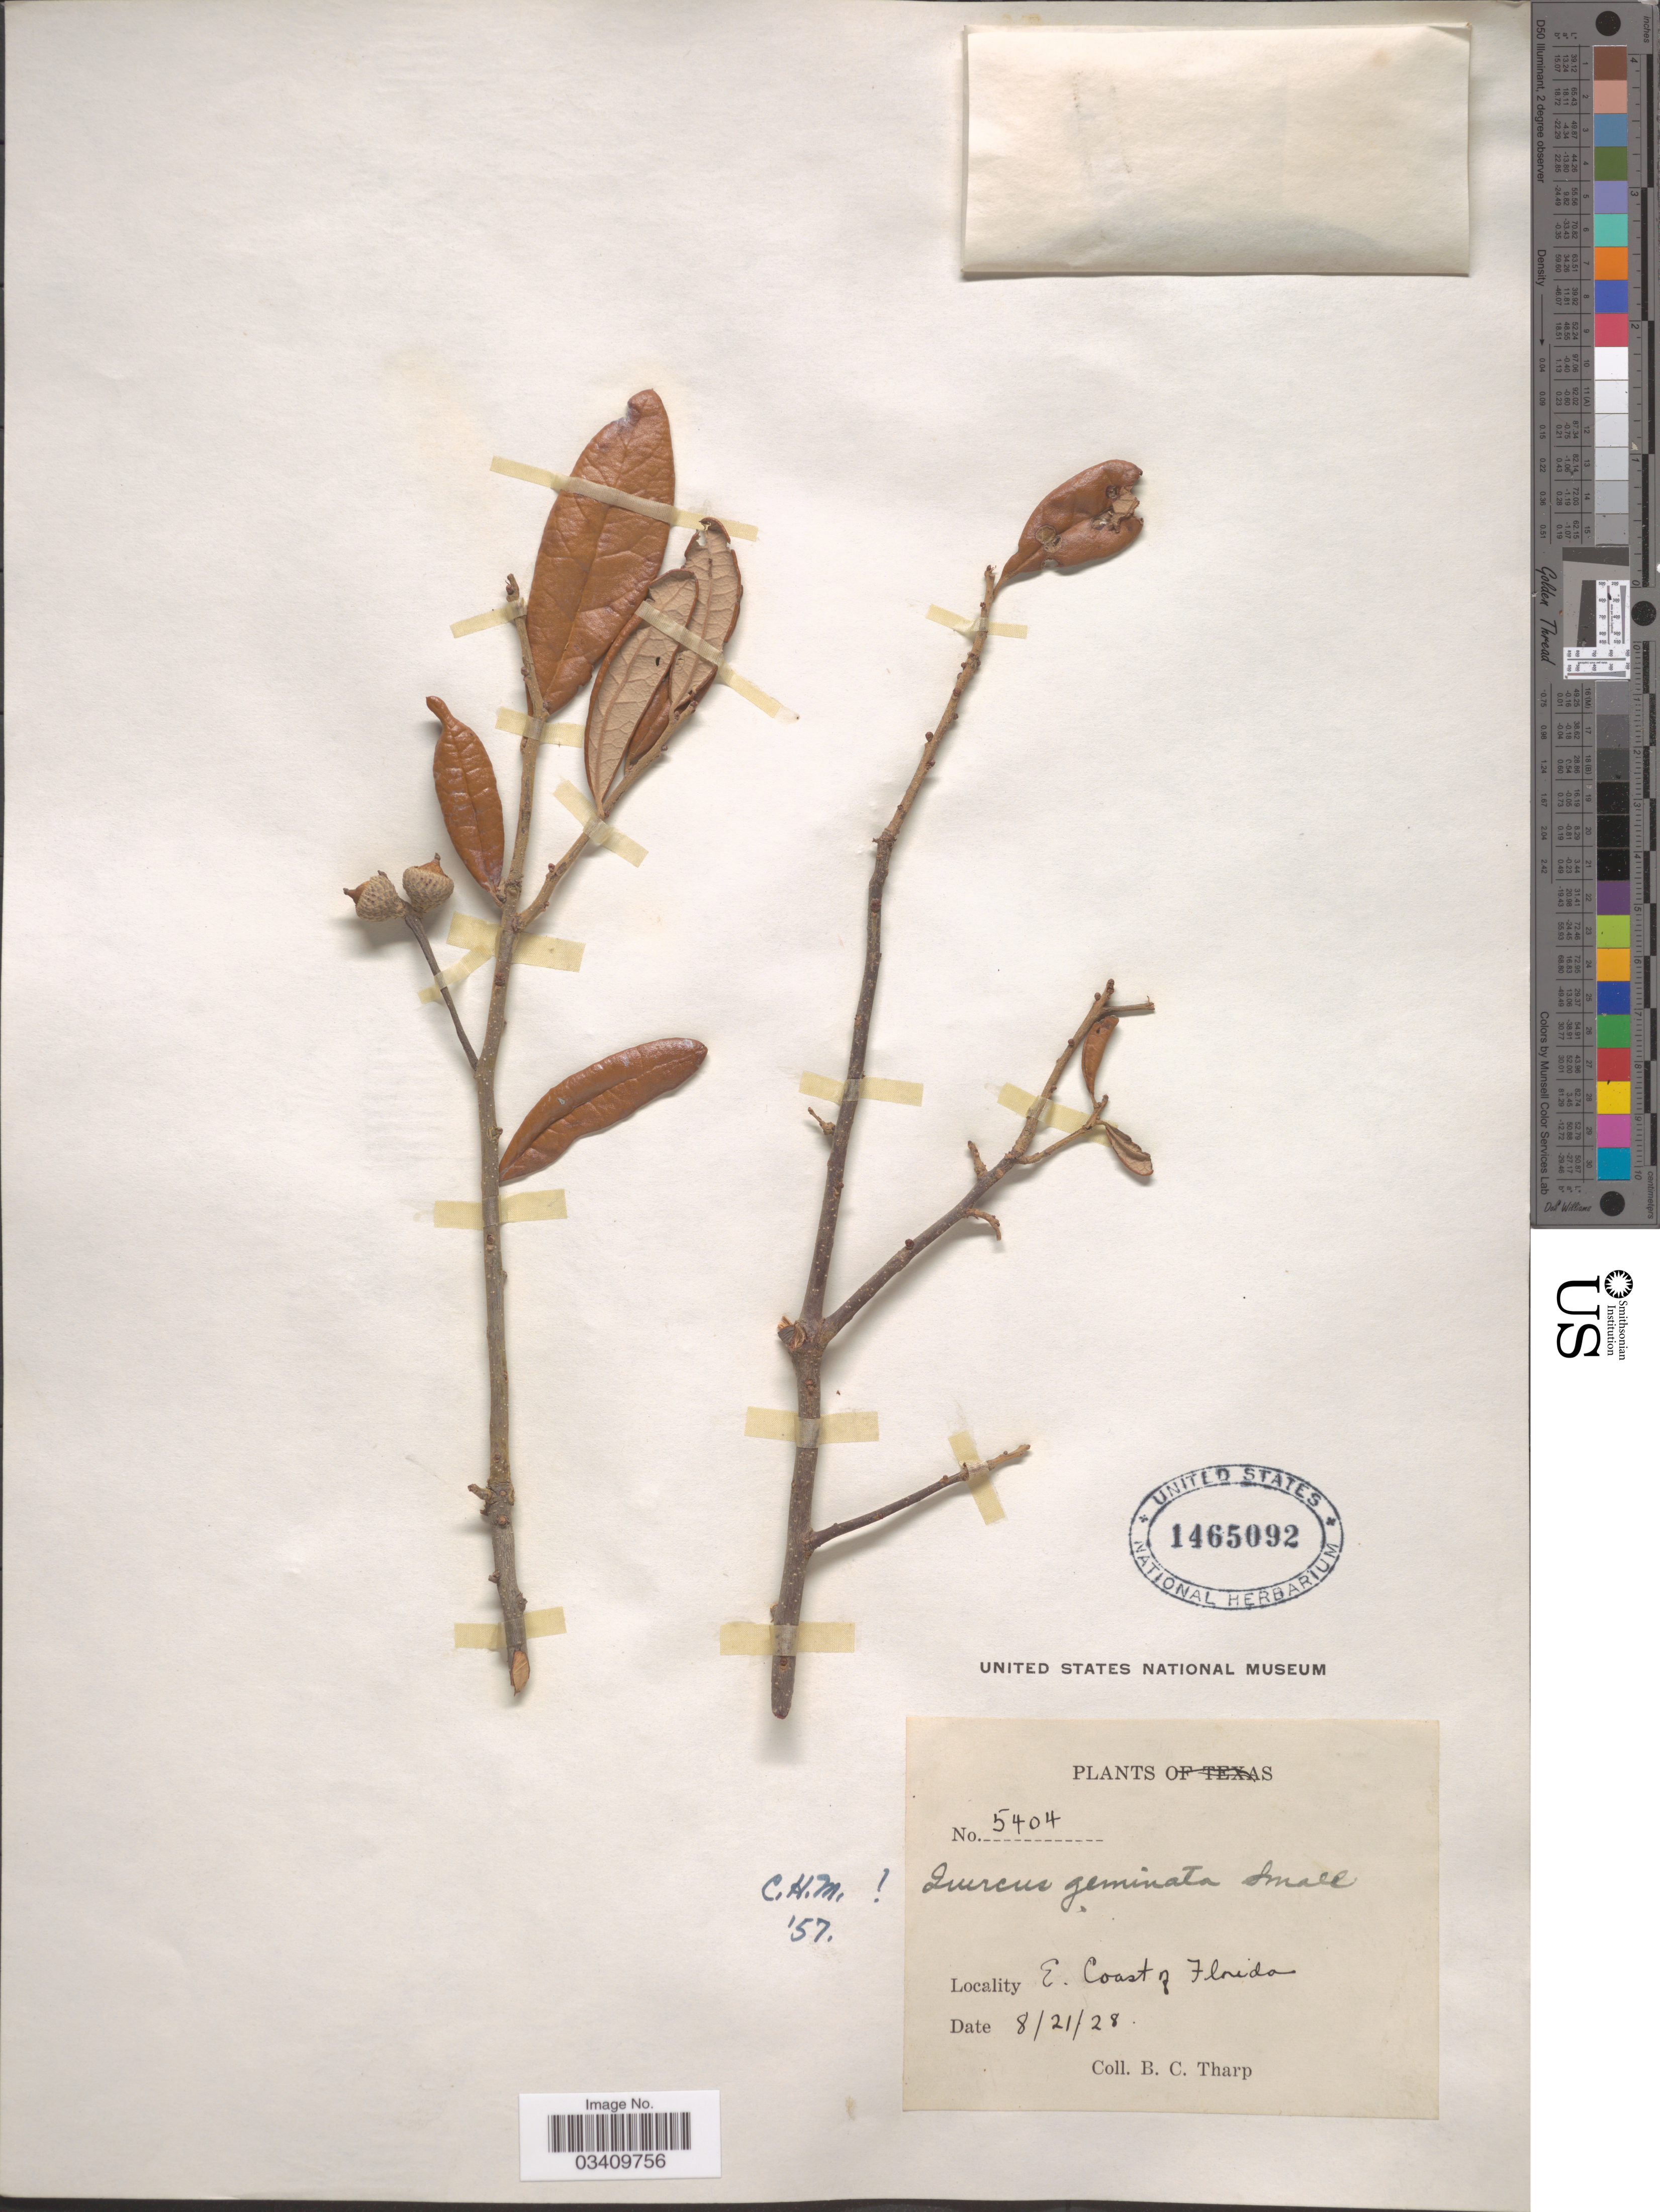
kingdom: Plantae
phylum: Tracheophyta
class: Magnoliopsida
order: Fagales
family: Fagaceae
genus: Quercus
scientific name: Quercus virginiana var. maritima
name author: (Michx.) Sarg.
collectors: B. C. Tharp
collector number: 5404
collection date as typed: Transcribed d/m/y: 21/8/28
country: United States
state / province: Florida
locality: E. coast of Florida.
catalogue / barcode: US 1465092